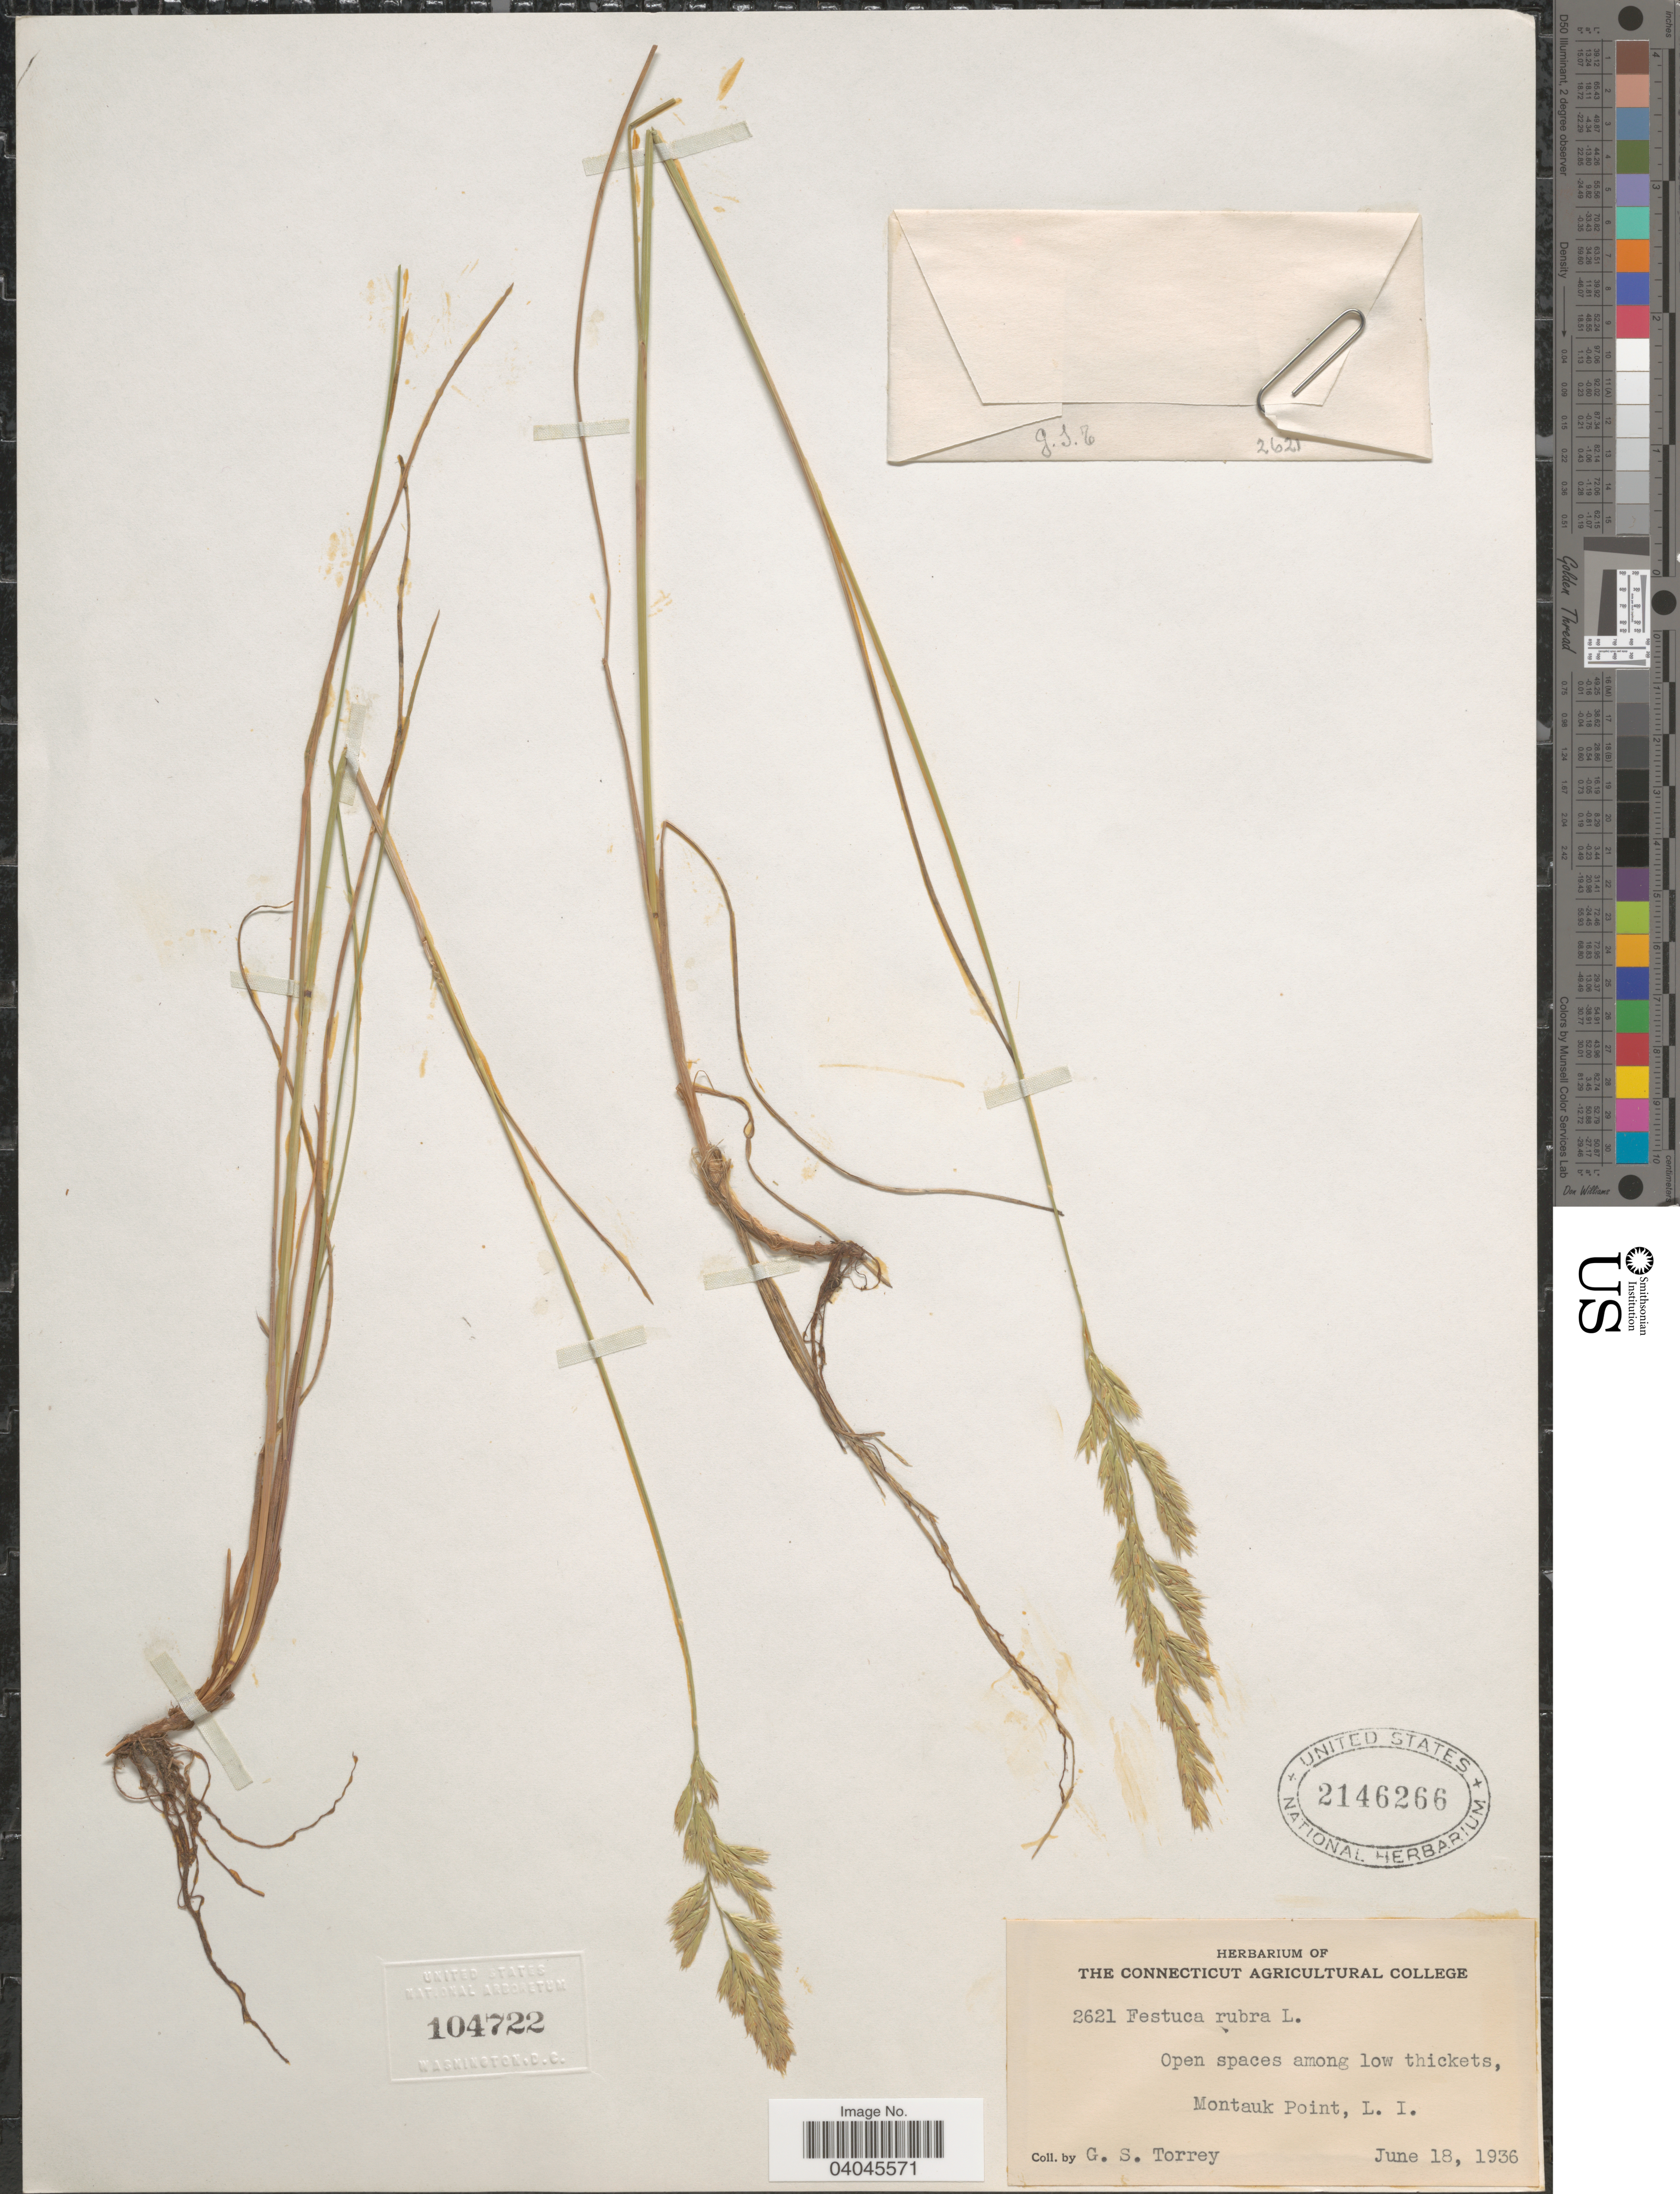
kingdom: Plantae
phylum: Tracheophyta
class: Liliopsida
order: Poales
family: Poaceae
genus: Festuca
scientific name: Festuca rubra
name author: L.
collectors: G. S. Torrey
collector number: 2621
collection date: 1936-06-18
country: United States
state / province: Connecticut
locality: Open spaces among low thickets, Montauk Point, L. I.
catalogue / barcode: US 2146266